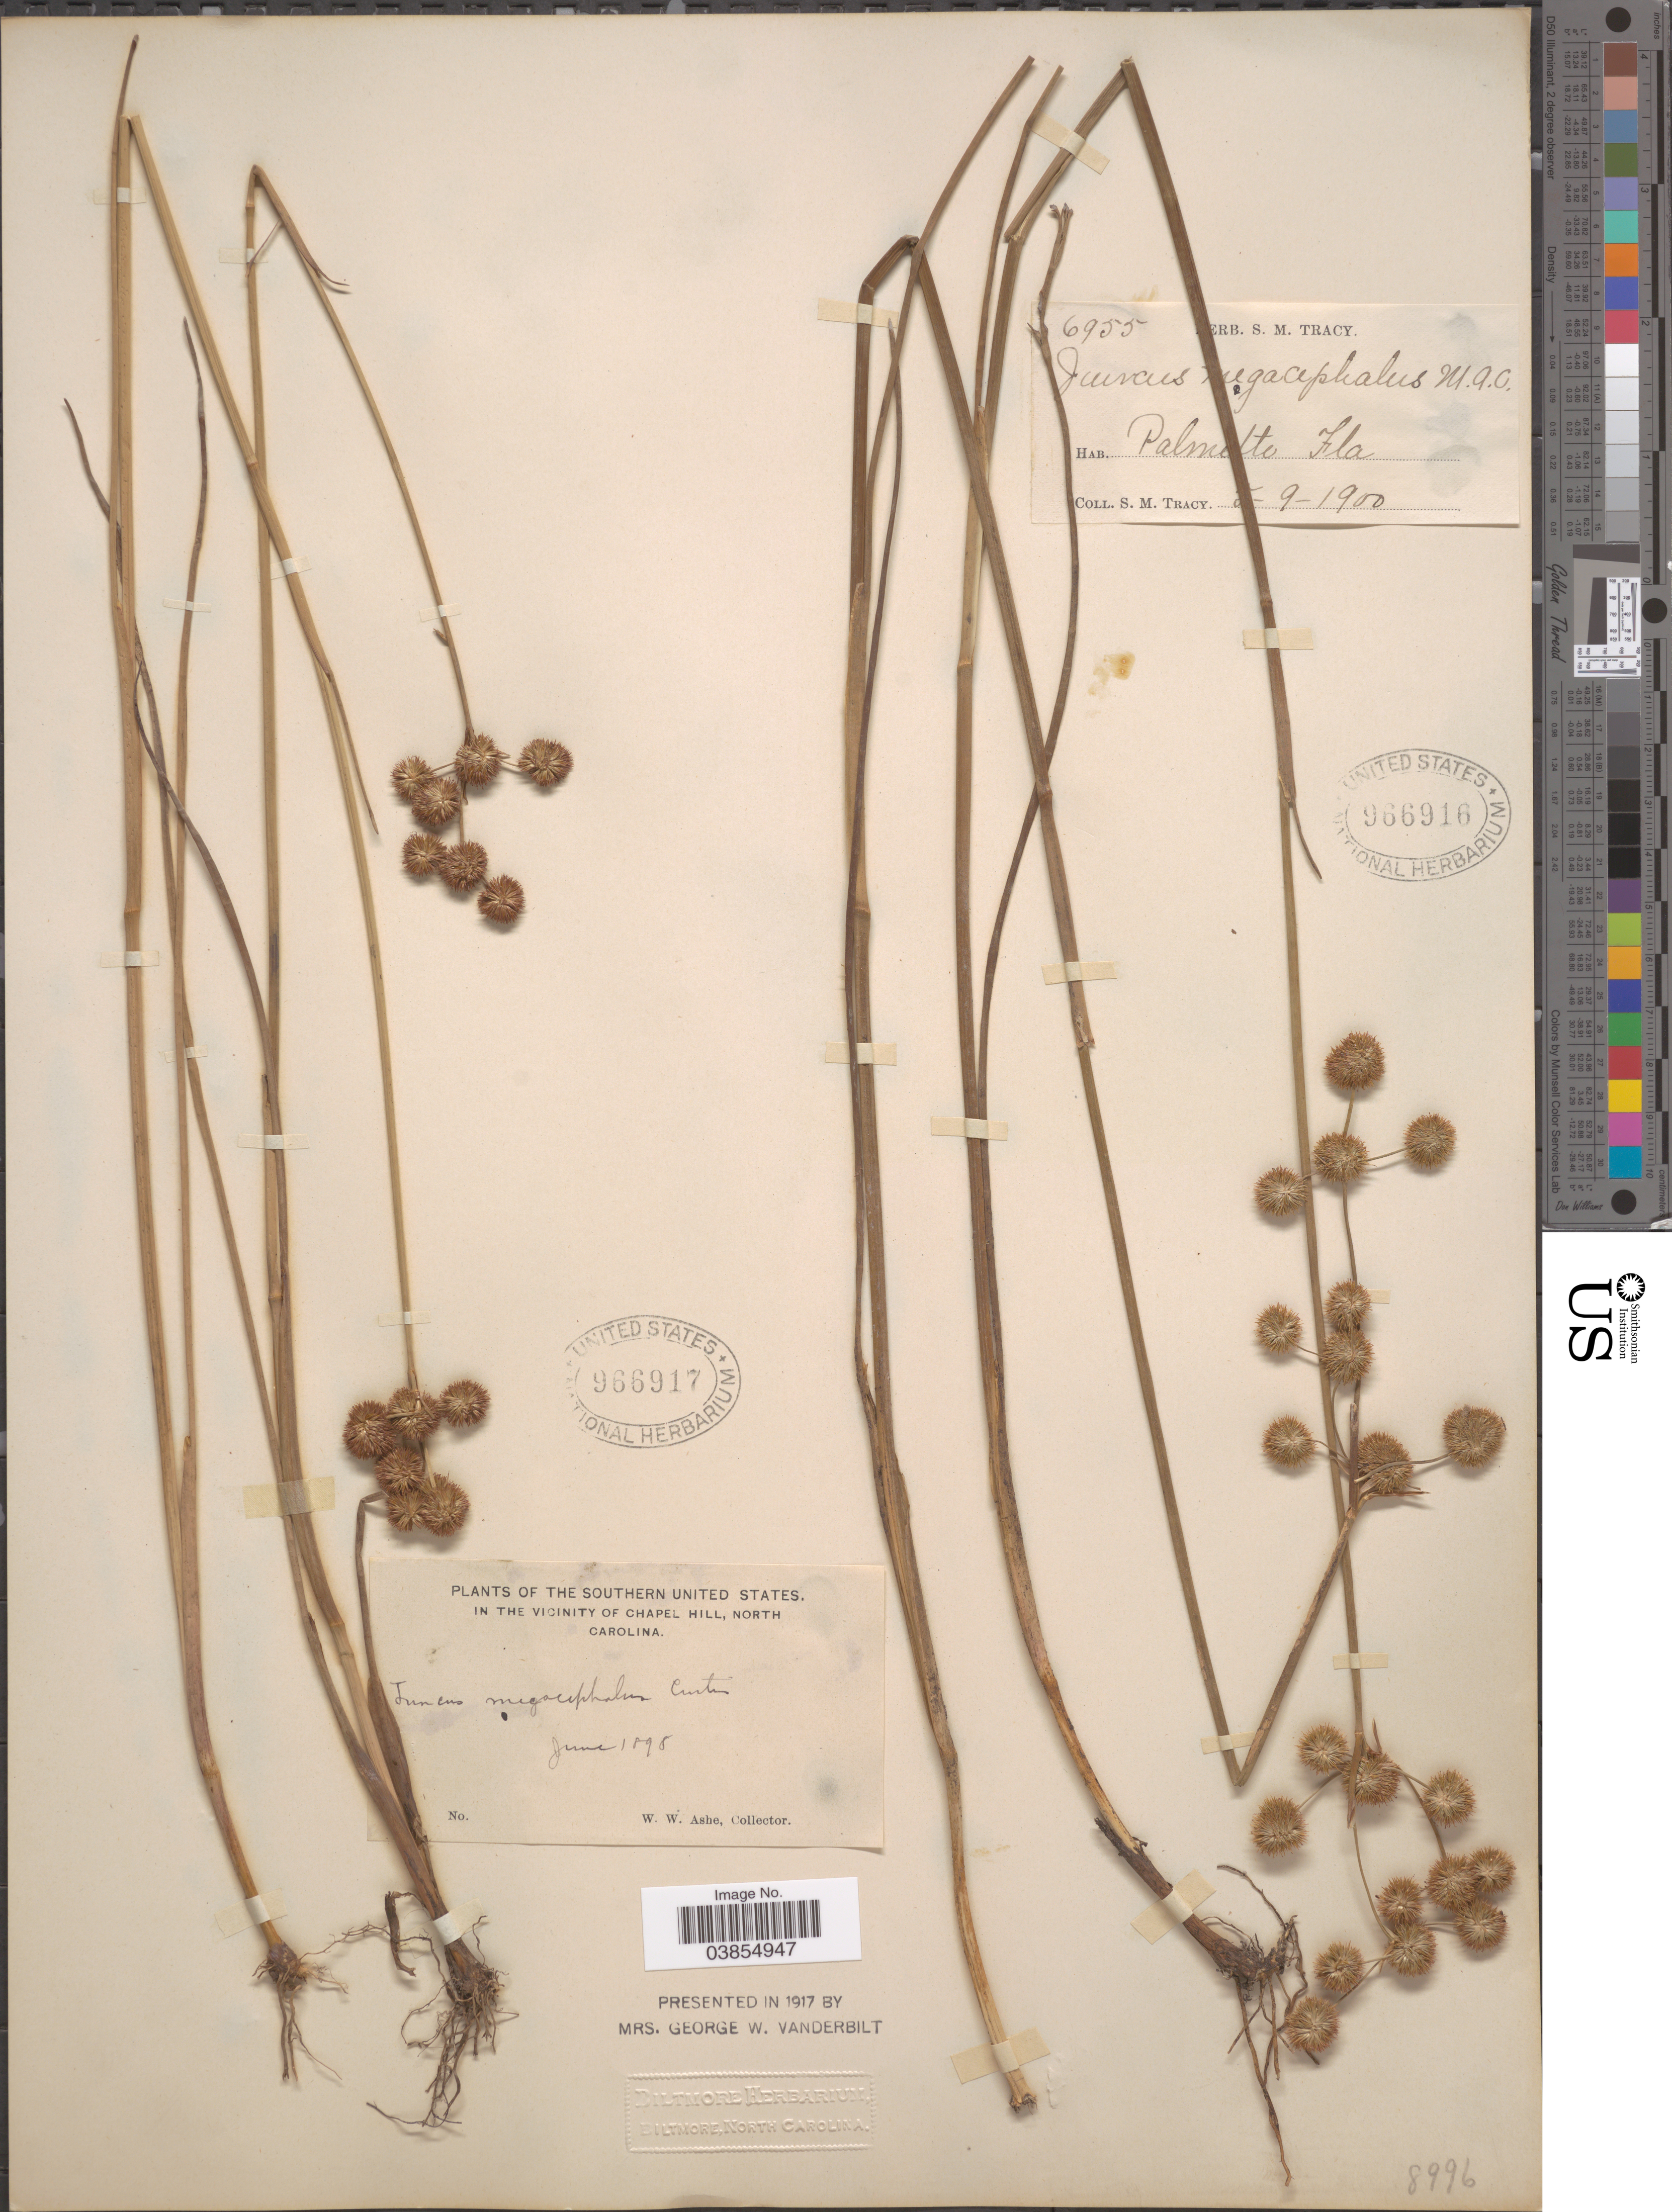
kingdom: Plantae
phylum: Tracheophyta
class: Liliopsida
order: Poales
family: Juncaceae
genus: Juncus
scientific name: Juncus megacephalus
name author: M.A. Curtis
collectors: W. W. Ashe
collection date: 1895-06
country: United States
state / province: North Carolina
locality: Southern United States. In the vicinity of Chapel Hill.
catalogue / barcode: US 966917-2